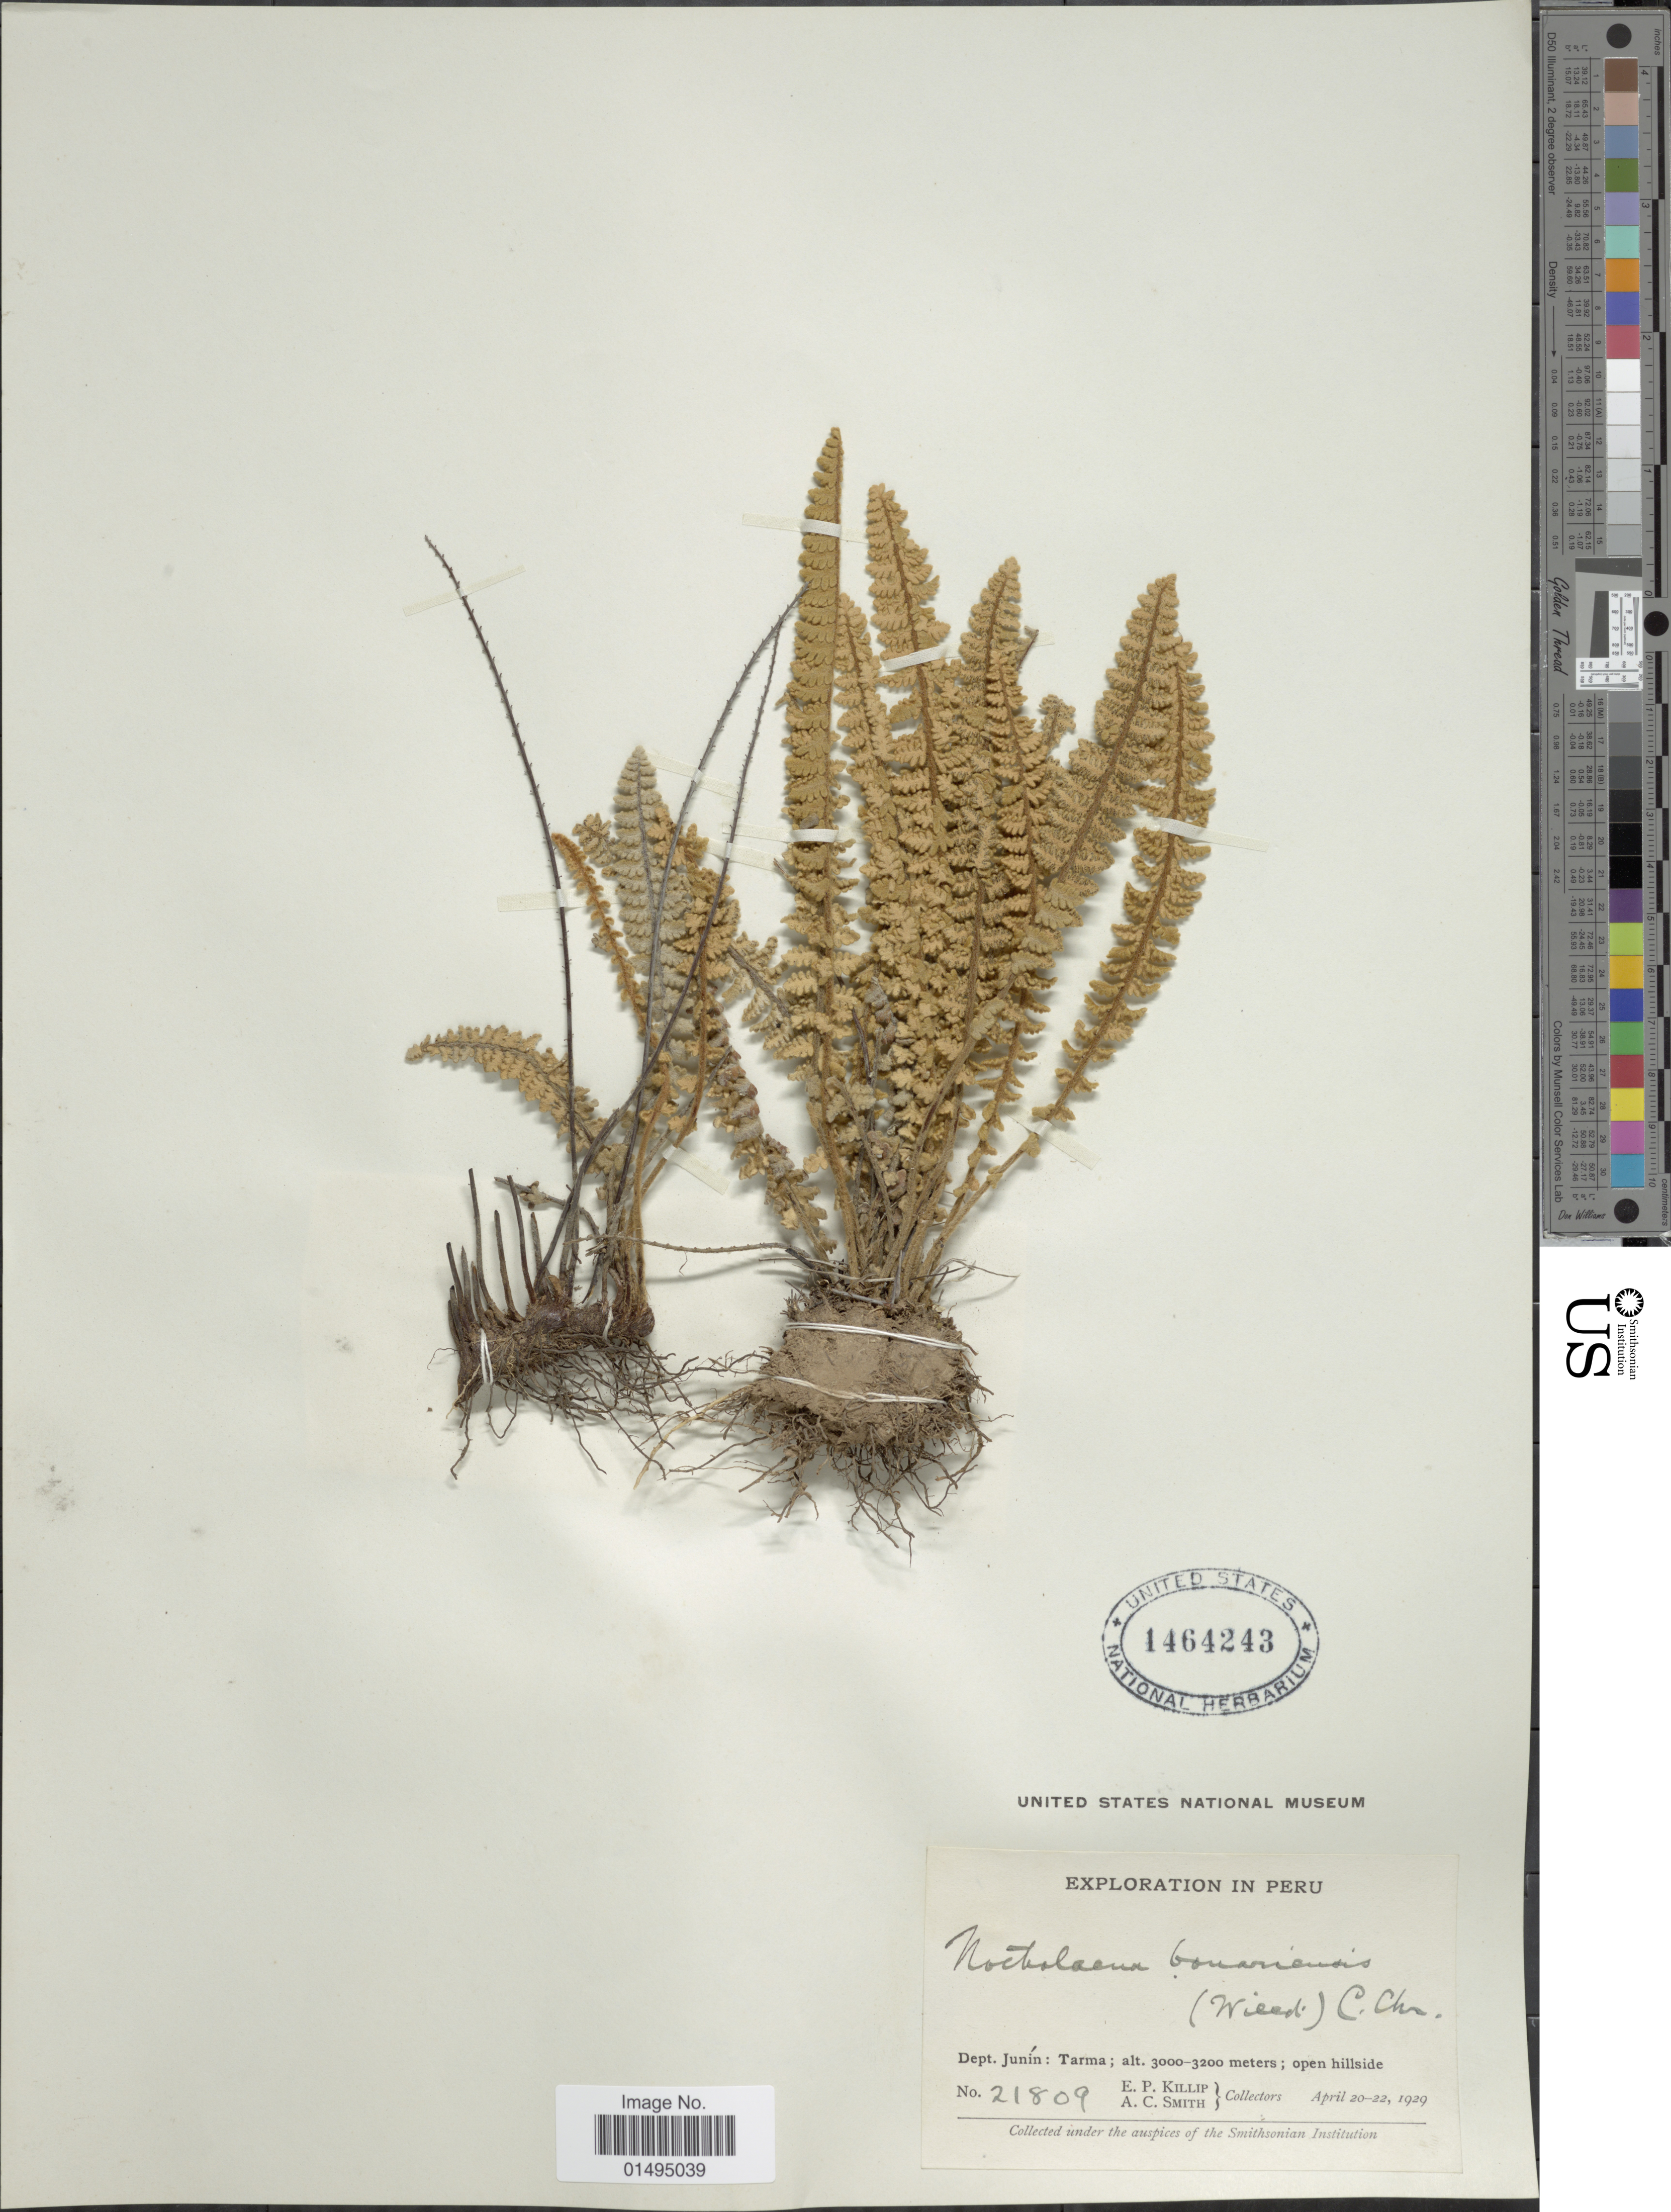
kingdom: Plantae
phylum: Tracheophyta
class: Polypodiopsida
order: Polypodiales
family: Pteridaceae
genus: Myriopteris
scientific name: Myriopteris aurea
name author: (Poir.) Grusz & Windham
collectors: E. P. Killip & A. C. Smith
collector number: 21809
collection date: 1929-04-20/1929-04-22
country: Peru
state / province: Junín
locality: Dept. Junin: Tarma, open hillside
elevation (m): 3000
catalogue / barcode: US 1464243